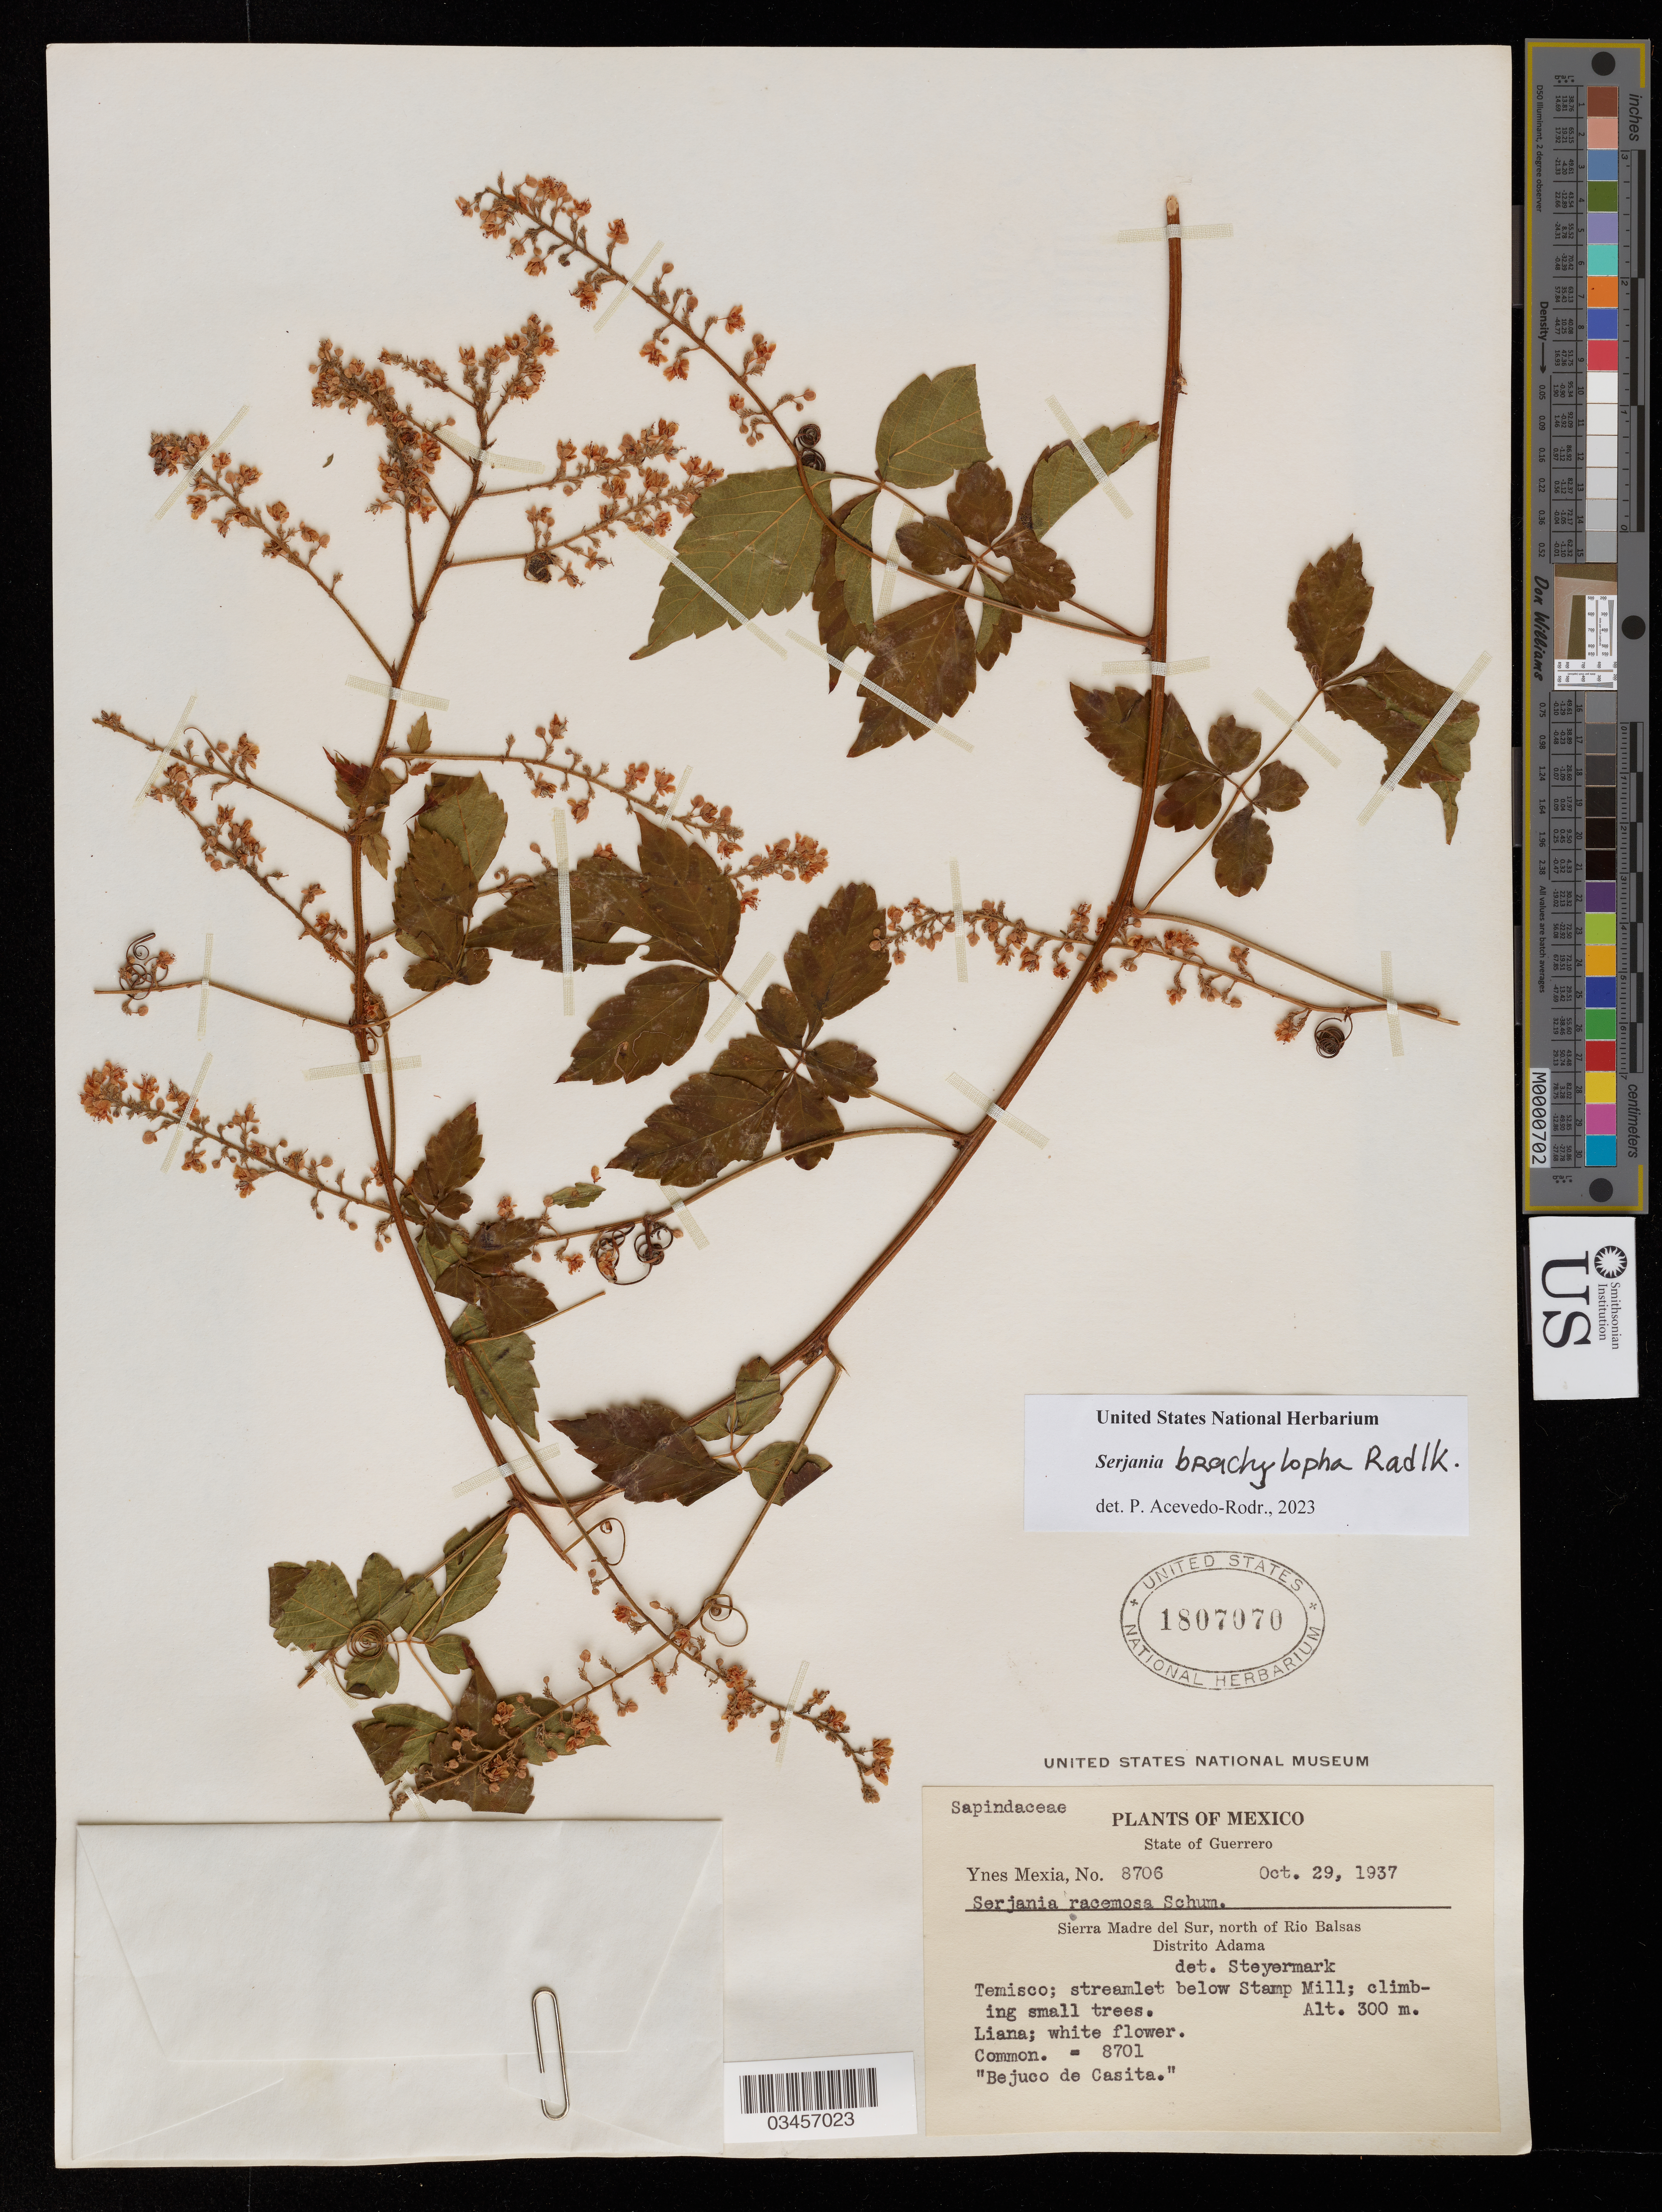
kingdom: Plantae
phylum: Tracheophyta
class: Magnoliopsida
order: Sapindales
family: Sapindaceae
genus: Serjania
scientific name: Serjania brachylopha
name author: Radlk.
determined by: Acevedo-Rodriguez, P., (US), Smithsonian Institution - National Museum of Natural History (UNITED STATES)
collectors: Y. Mexia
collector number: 8706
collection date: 1937-10-29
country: Mexico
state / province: Guerrero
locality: Distrito Adama. Sierra Madre del Sur, north of Rio Balsas. Temisco; streamlet below Stamp Hill.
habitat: Streamlet.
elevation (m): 300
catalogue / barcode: US 1870070